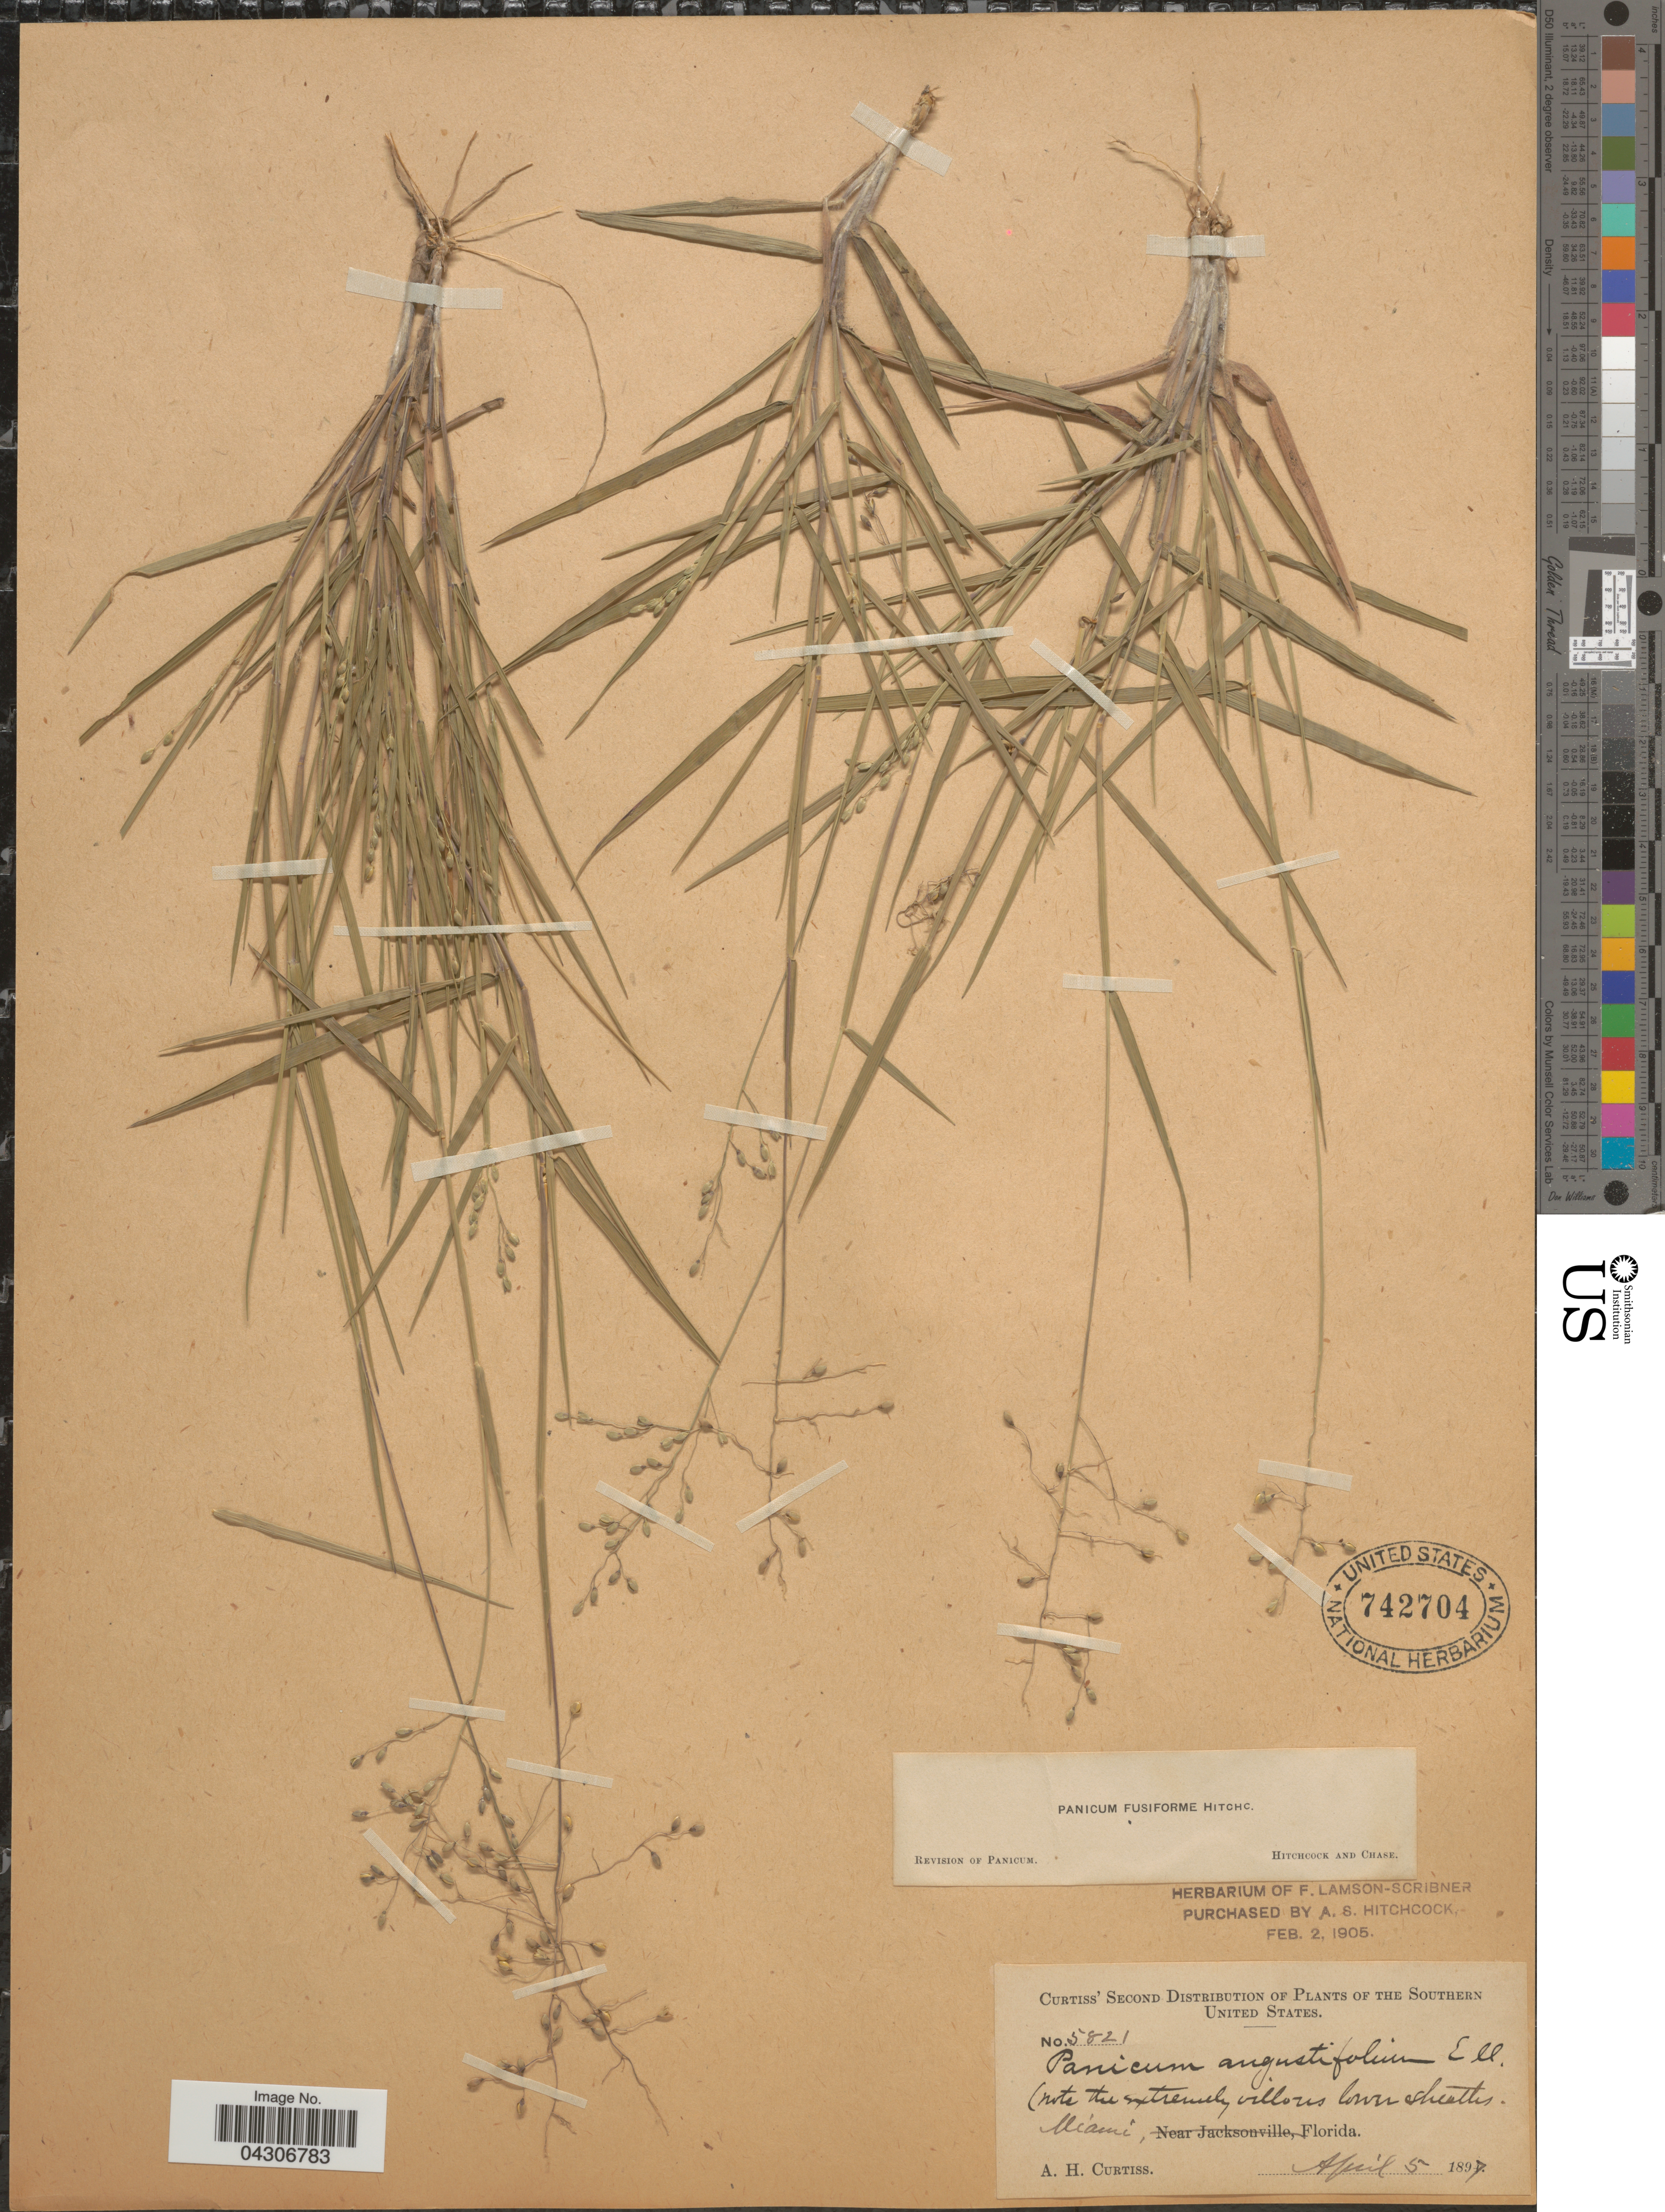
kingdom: Plantae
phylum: Tracheophyta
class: Liliopsida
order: Poales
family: Poaceae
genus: Dichanthelium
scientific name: Dichanthelium aciculare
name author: (Desv. ex Poir.) Gould & C.A. Clark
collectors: A. H. Curtiss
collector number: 5821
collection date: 1897-04-05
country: United States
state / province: Florida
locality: The Southern United States. Miami.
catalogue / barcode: US 742704